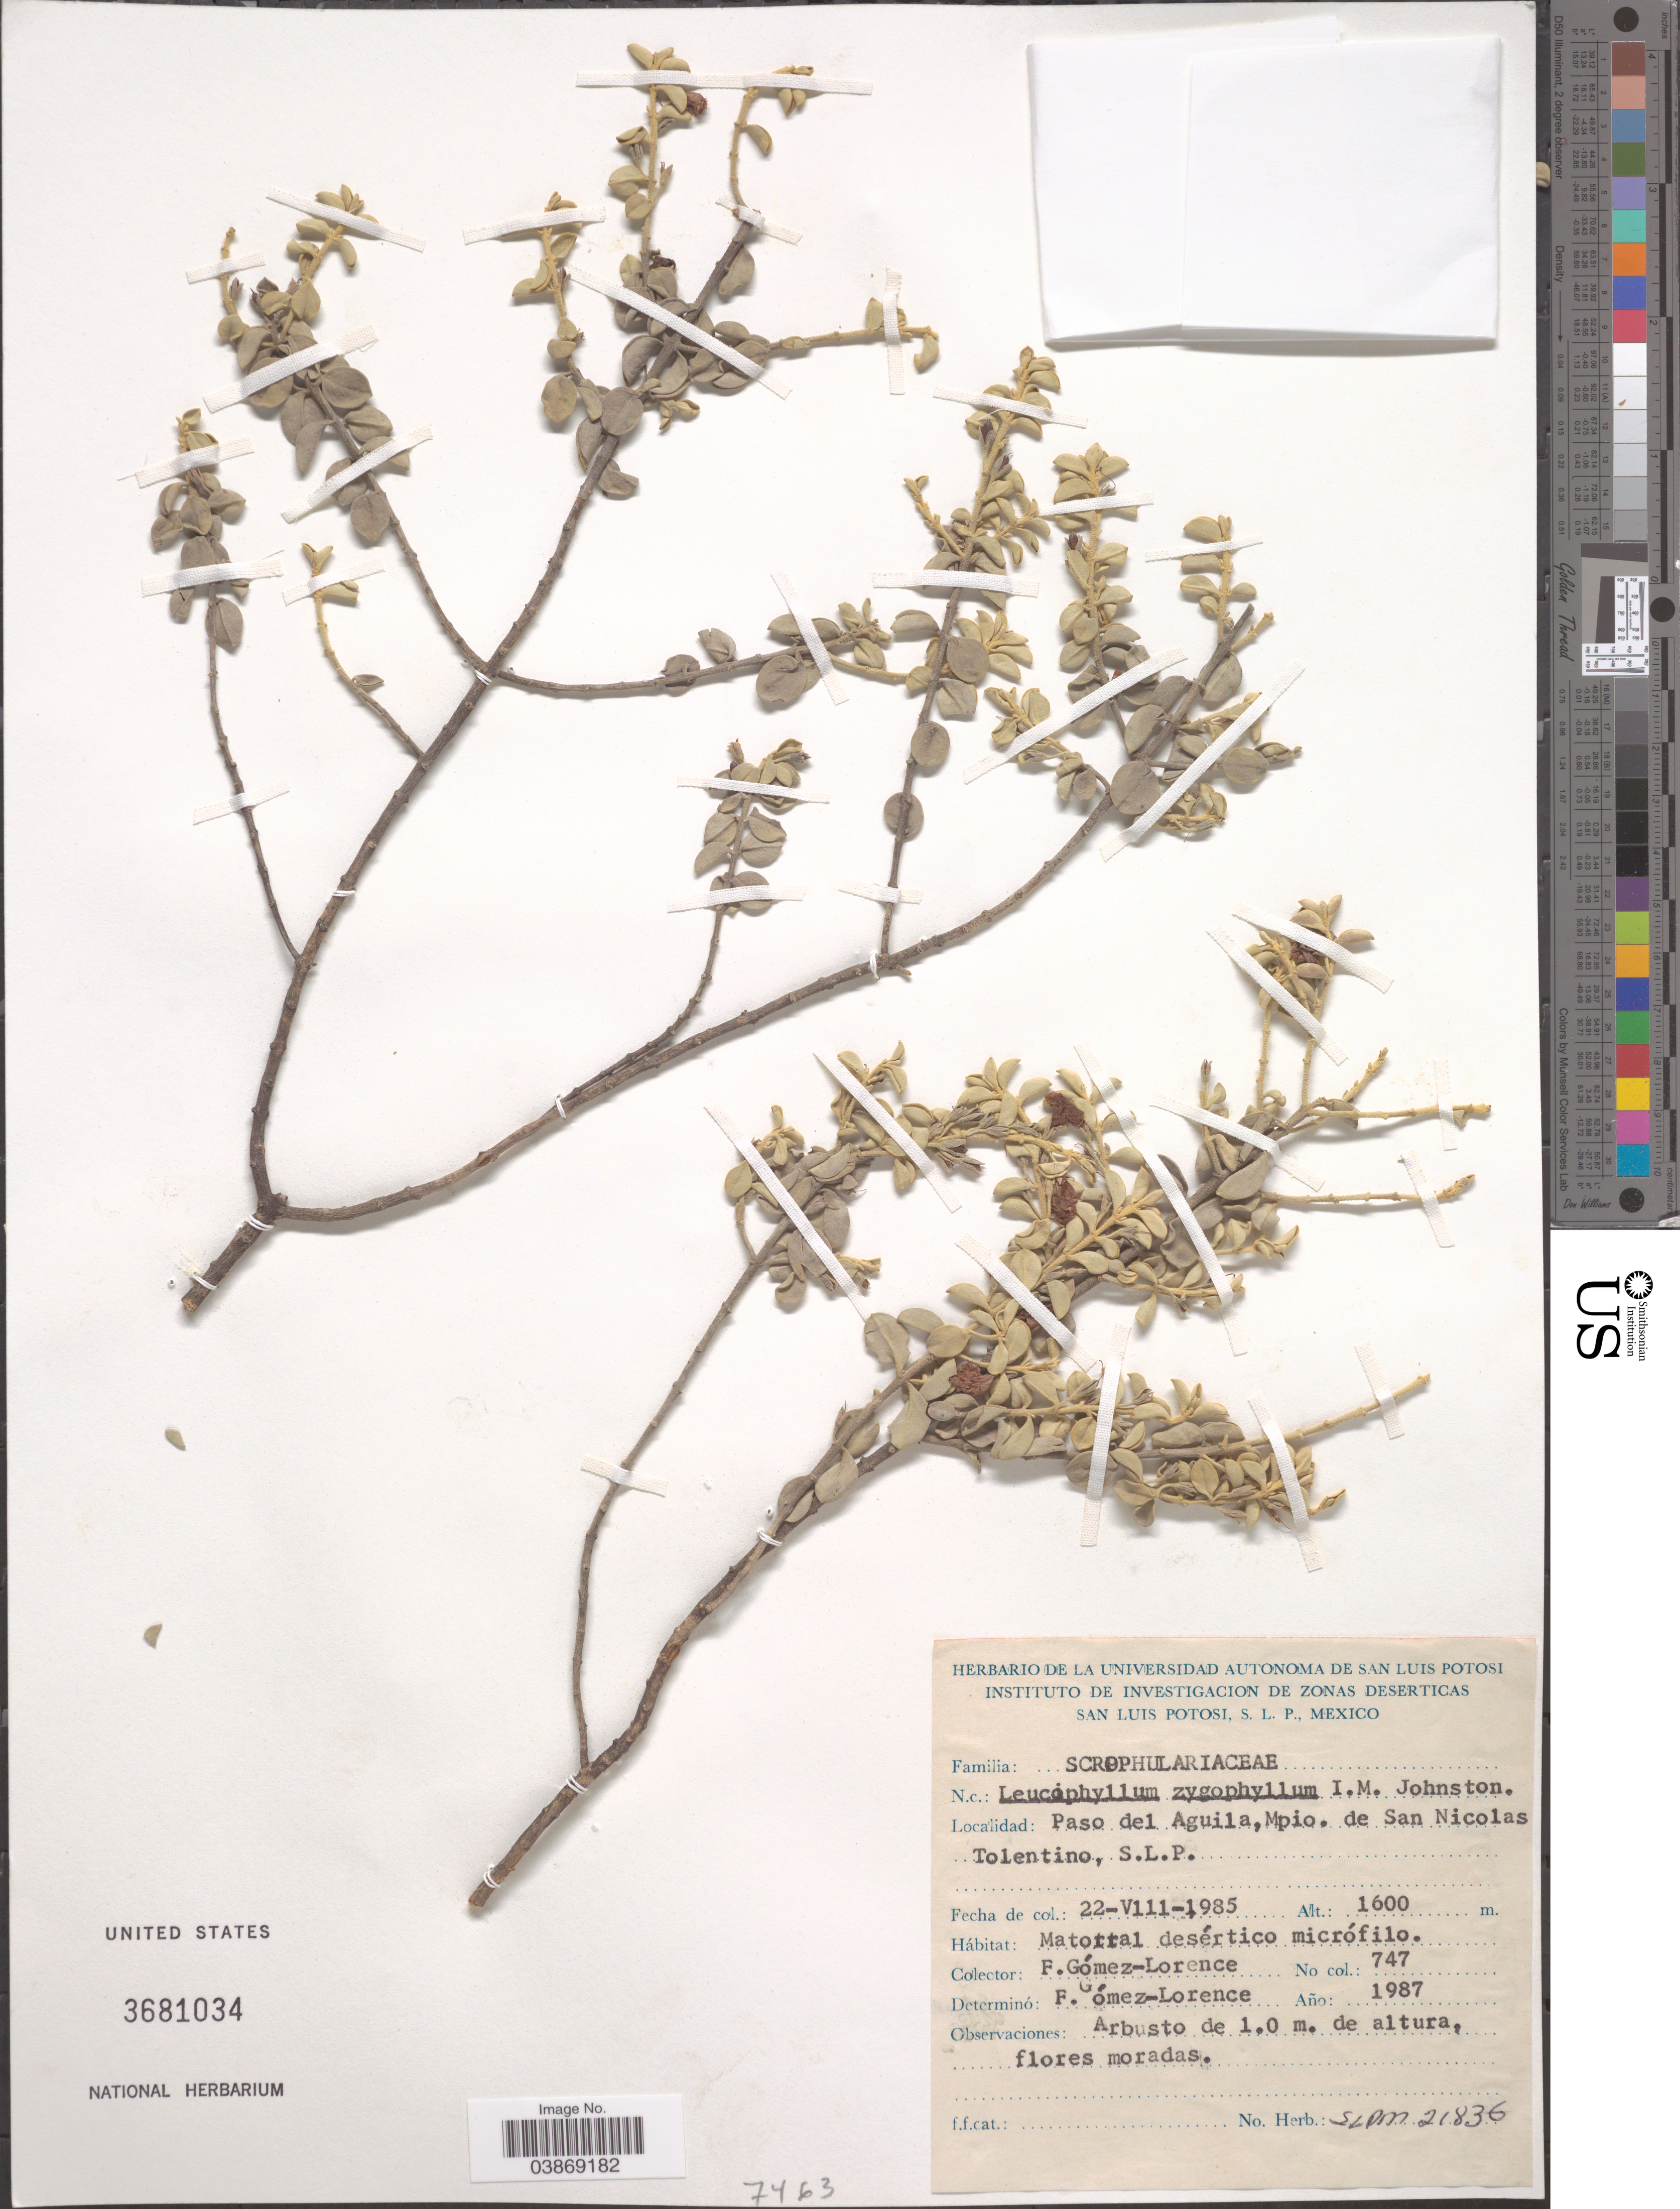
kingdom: Plantae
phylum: Tracheophyta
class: Magnoliopsida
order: Lamiales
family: Scrophulariaceae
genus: Leucophyllum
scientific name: Leucophyllum zygophyllum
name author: I.M. Johnst.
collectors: F. Gómez Lorence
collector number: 747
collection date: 1987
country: Mexico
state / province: San Luis Potosí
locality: Paso del Aguila, Mpio. de San Nicolas Tolentino, S.L.P.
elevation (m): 1600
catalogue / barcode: US 3681034